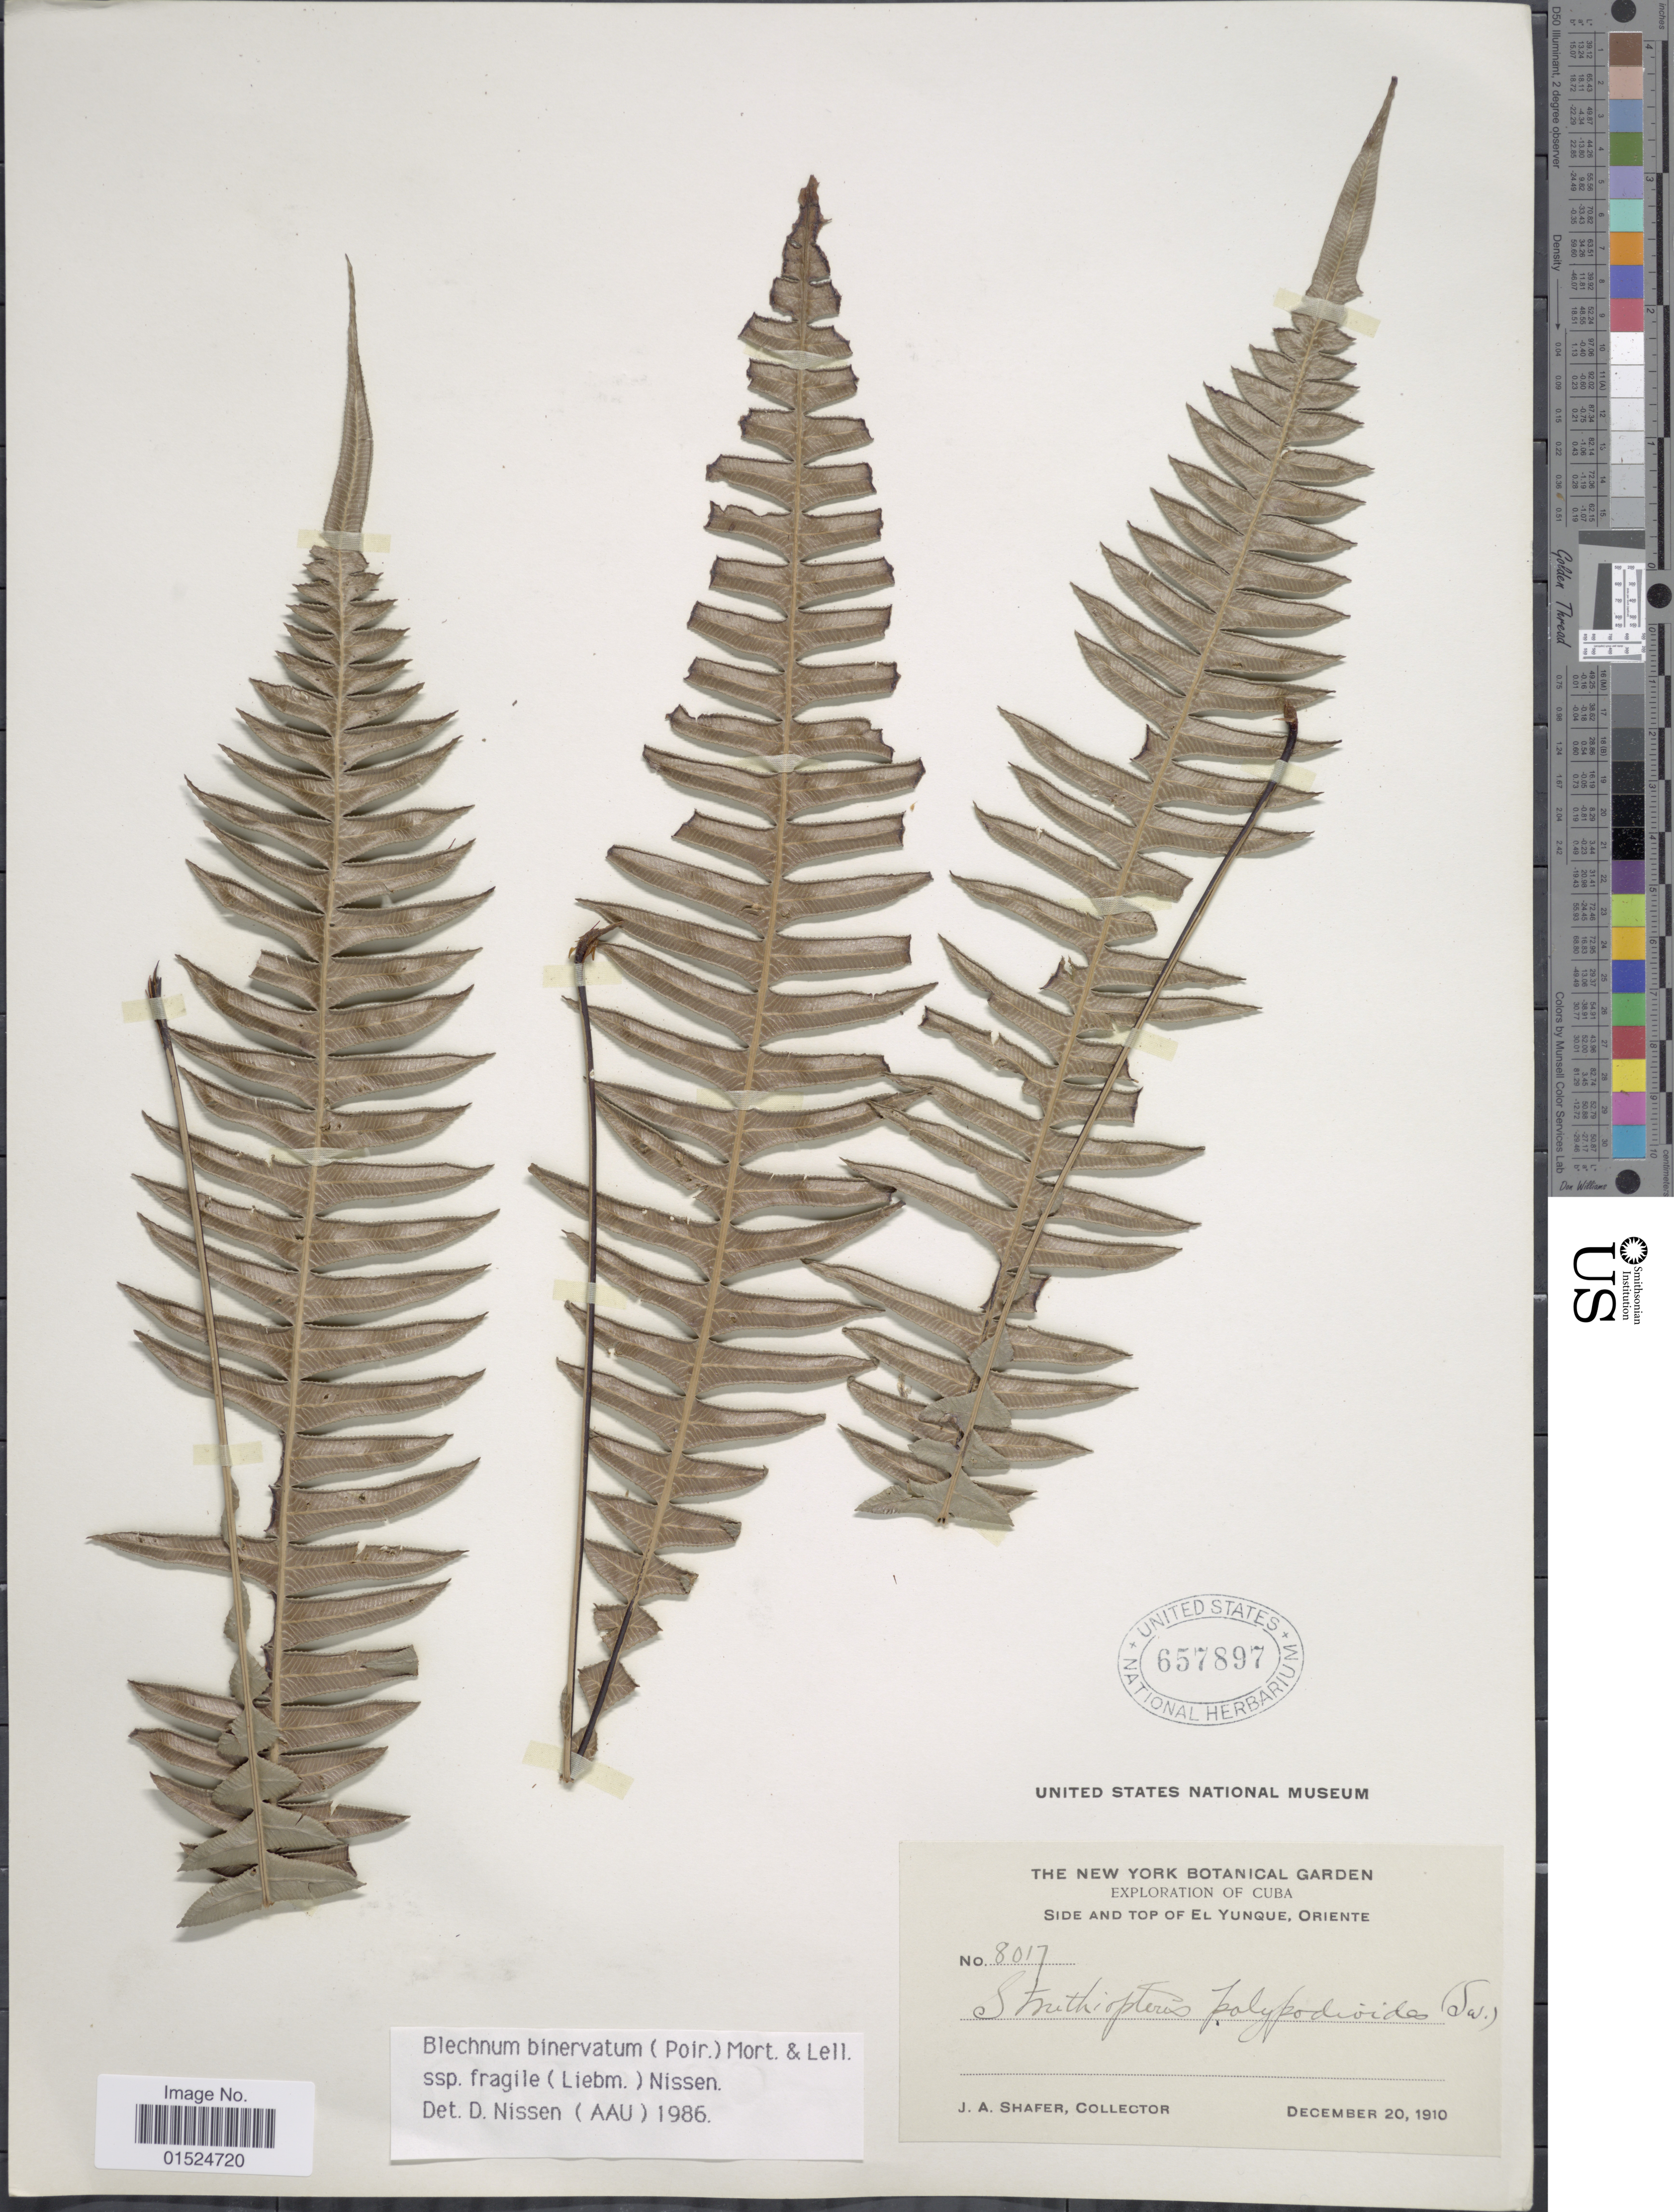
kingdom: Plantae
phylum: Tracheophyta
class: Polypodiopsida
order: Polypodiales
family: Blechnaceae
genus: Blechnum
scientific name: Blechnum fragile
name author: (Liebm.) C.V. Morton & Lellinger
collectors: J. A. Shafer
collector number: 8017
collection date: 1910-12-20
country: Cuba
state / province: Oriente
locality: Side and Top of El Yunque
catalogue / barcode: US 657897